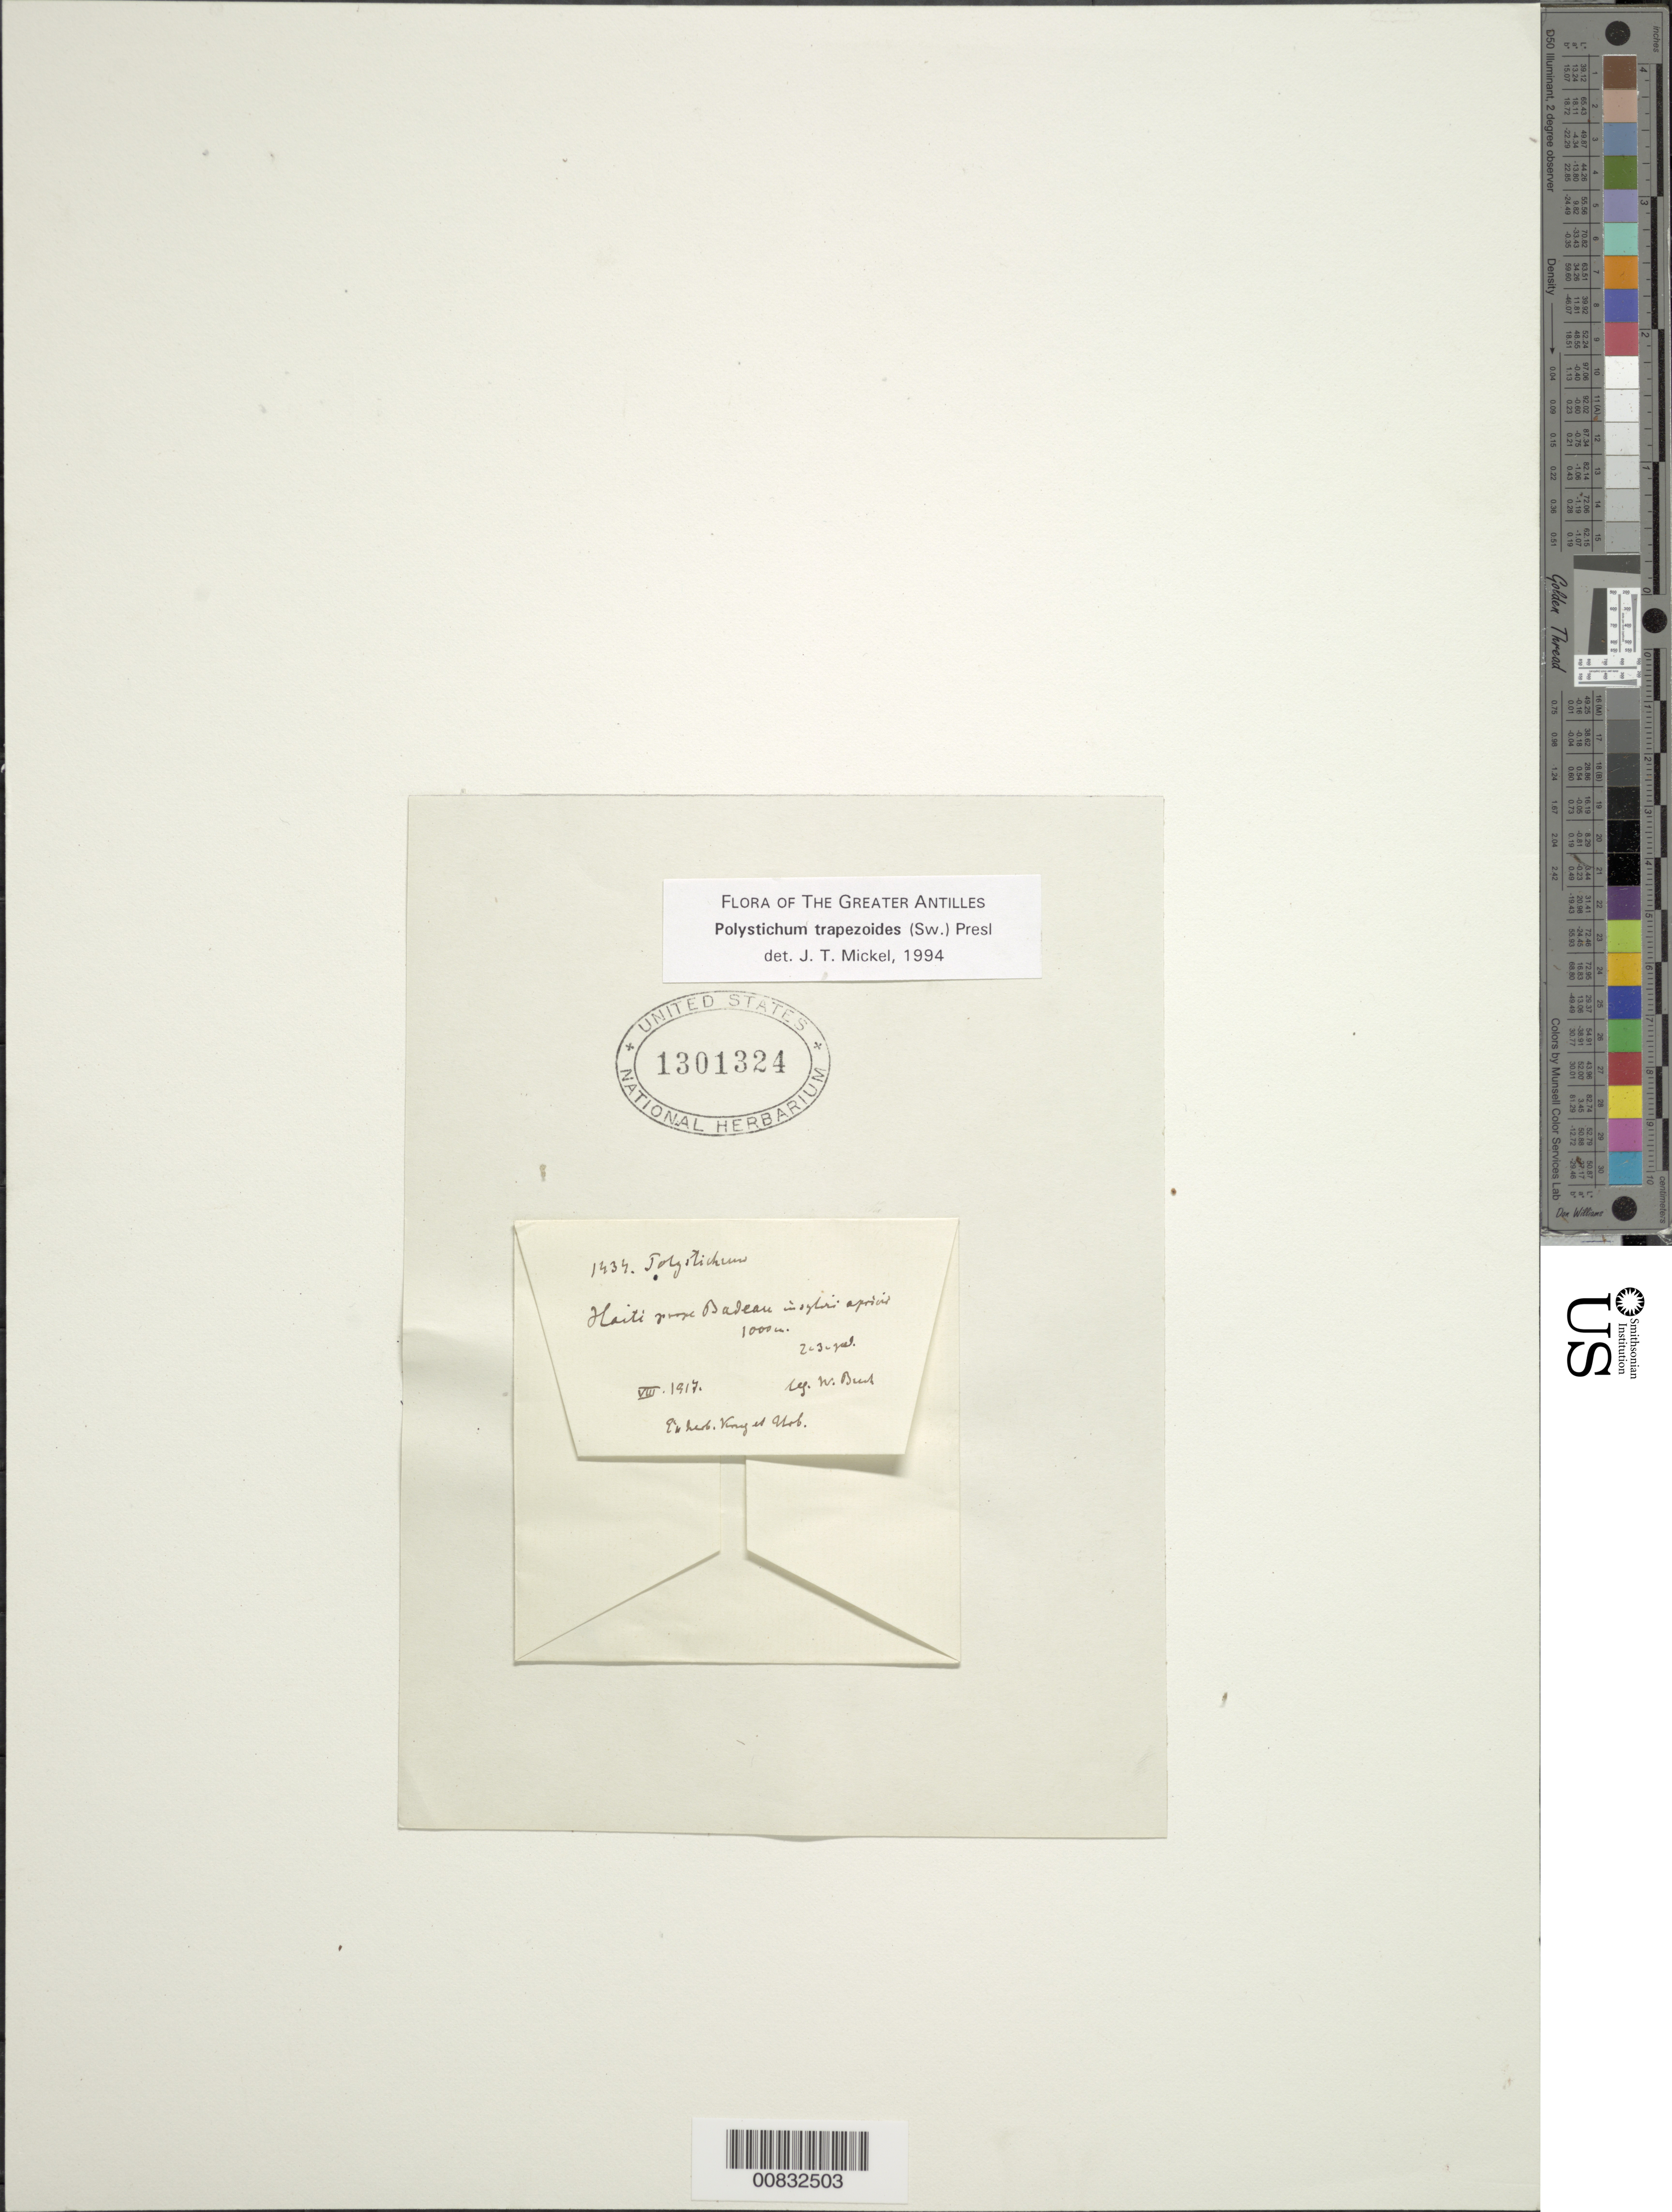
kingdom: Plantae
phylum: Tracheophyta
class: Polypodiopsida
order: Polypodiales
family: Dryopteridaceae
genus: Polystichum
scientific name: Polystichum trapezoides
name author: (Sw.) C. Presl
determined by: Mickel, J. T., (NY), New York Botanical Garden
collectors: W. Buch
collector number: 1434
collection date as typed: Jul 1917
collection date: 1917-07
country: Haiti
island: Hispaniola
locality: Badeau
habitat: Sylvis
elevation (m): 1000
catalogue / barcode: US 1301324